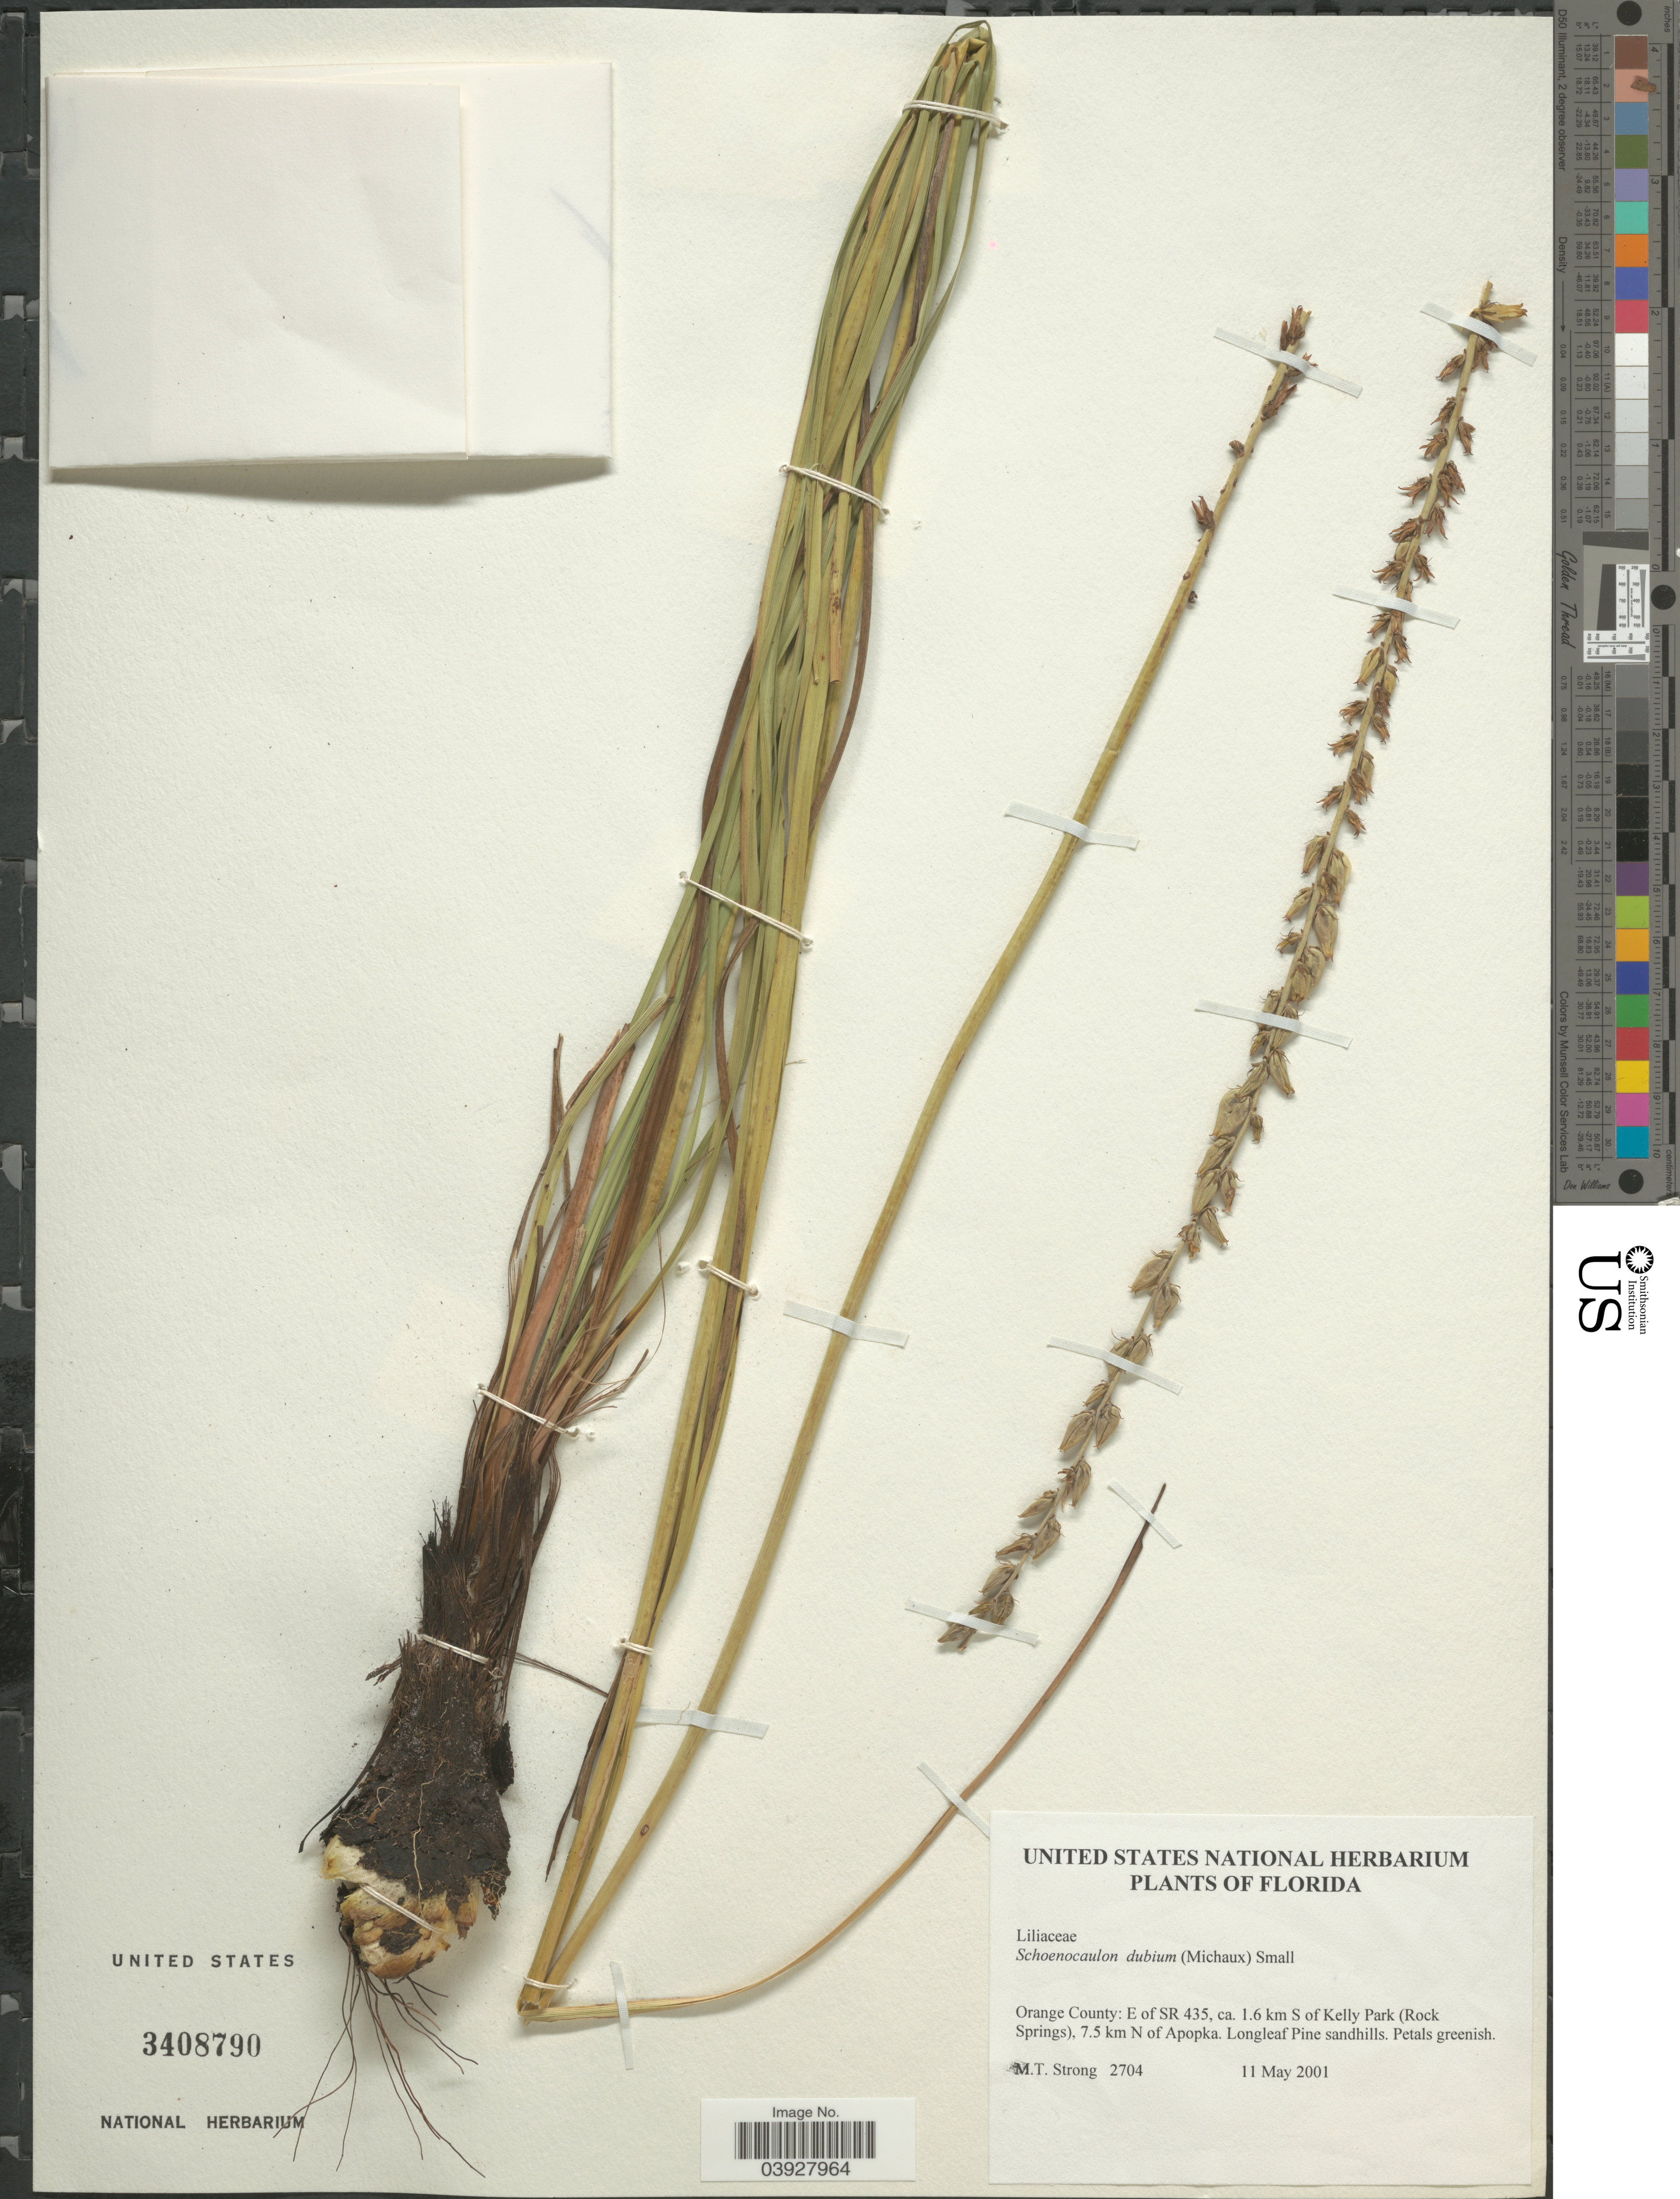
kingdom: Plantae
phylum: Tracheophyta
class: Liliopsida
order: Liliales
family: Melanthiaceae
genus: Schoenocaulon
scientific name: Schoenocaulon dubium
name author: (Michx.) Small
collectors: M. T. Strong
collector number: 2704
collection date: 2001-05-11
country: United States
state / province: Florida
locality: Orange County: E of SR 435, ca. 1.6 km S of Kelly Park (Rock Springs), 7.5 km N of Apopka. Longleaf Pine sandhills.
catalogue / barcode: US 3408790